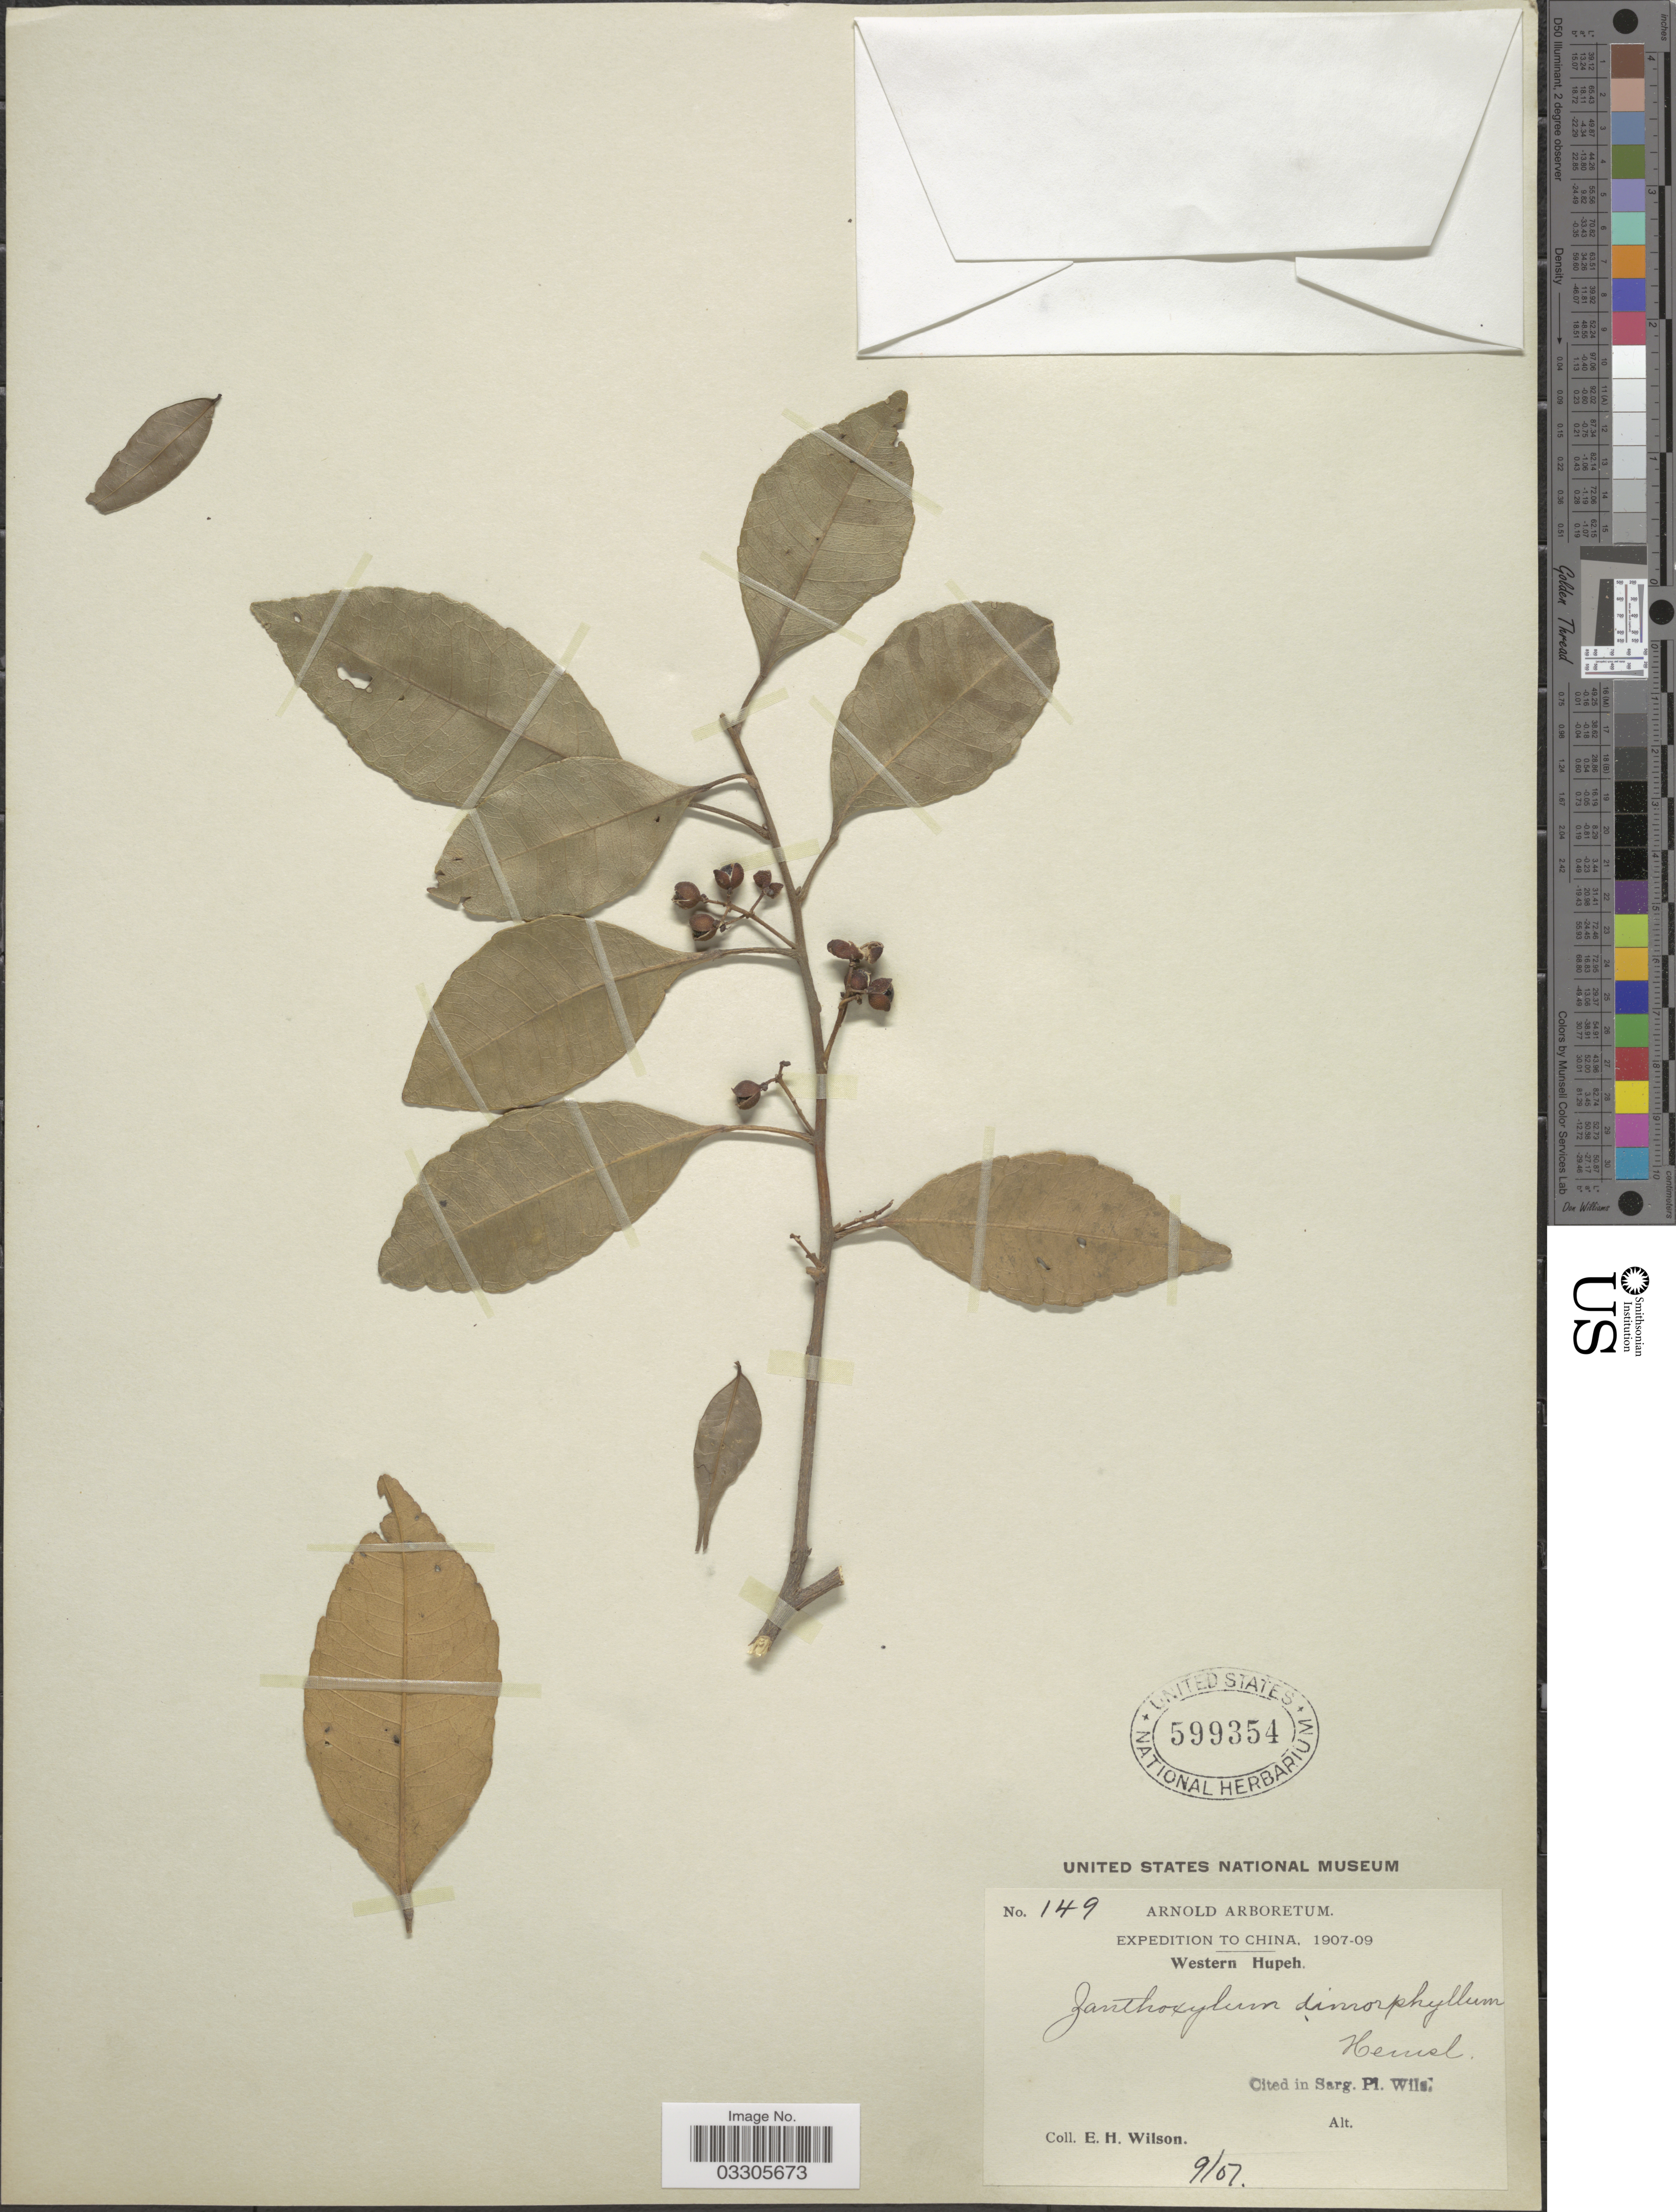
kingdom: Plantae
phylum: Tracheophyta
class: Magnoliopsida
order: Sapindales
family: Rutaceae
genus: Zanthoxylum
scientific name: Zanthoxylum dimorphophyllum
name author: Hemsl.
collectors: E. Wilson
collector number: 149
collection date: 1907-09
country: China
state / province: Hubei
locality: Western Hupeh.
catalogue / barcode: US 599354